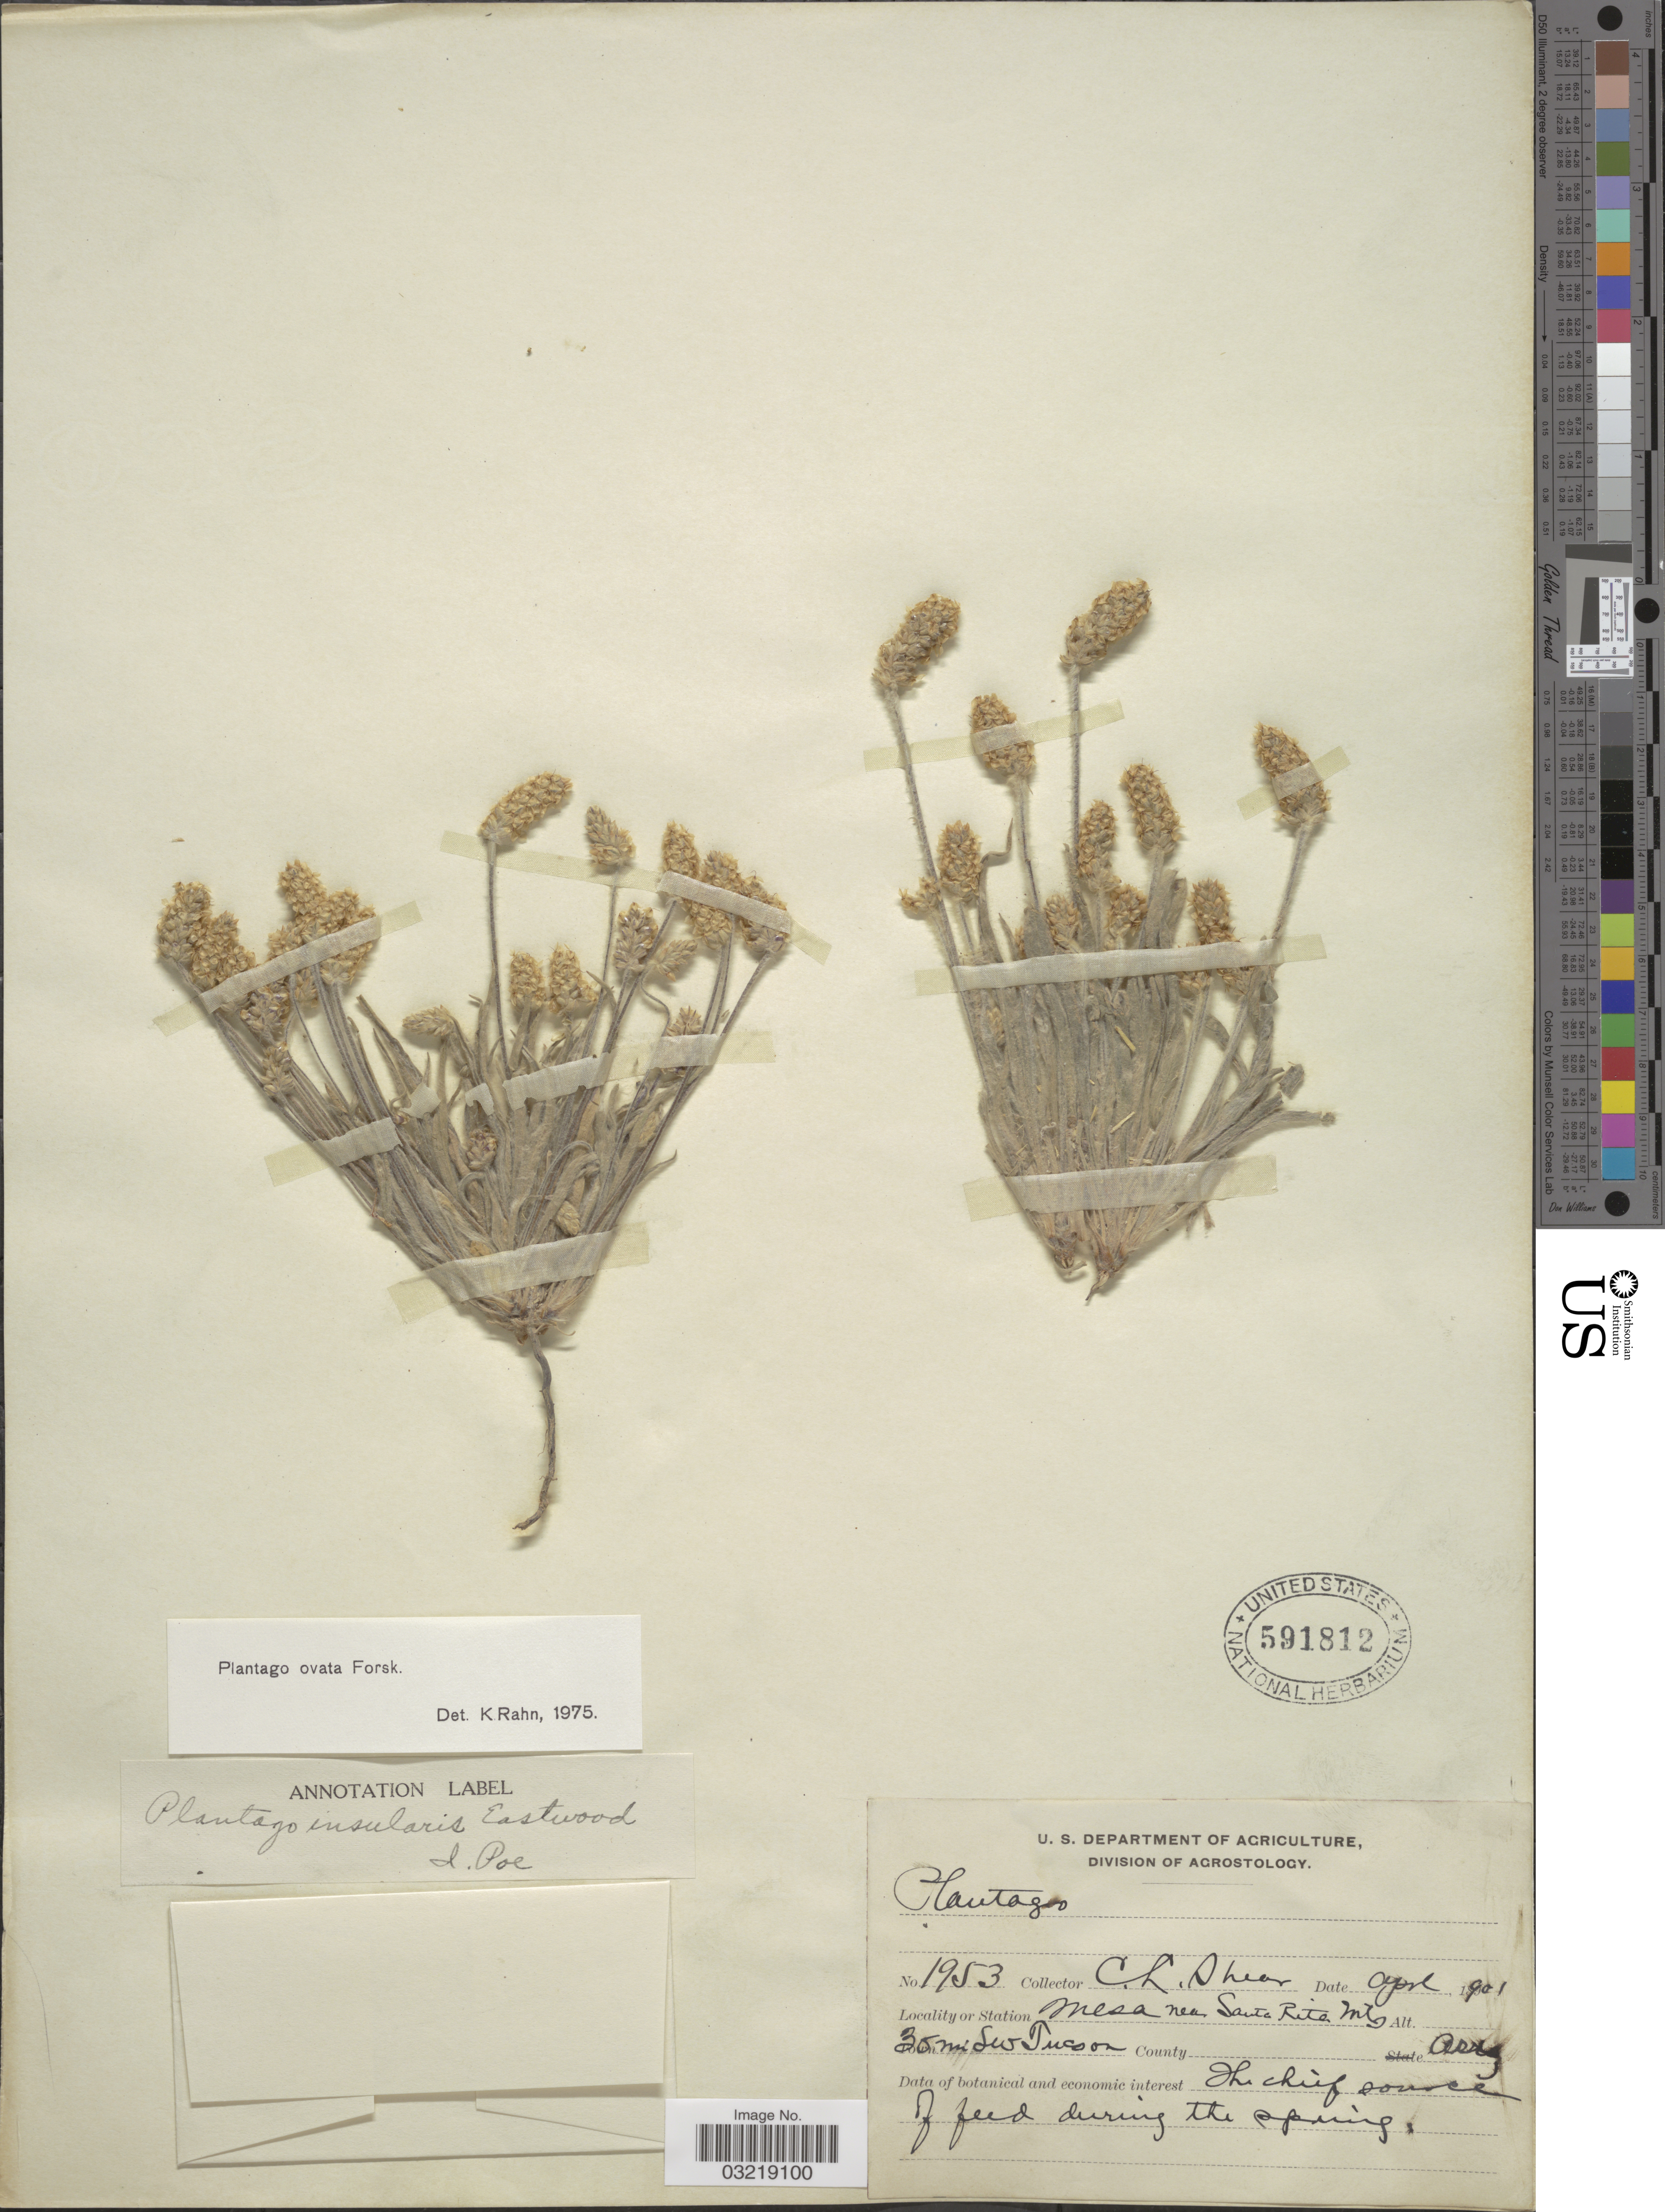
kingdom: Plantae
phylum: Tracheophyta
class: Magnoliopsida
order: Lamiales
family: Plantaginaceae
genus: Plantago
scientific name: Plantago ovata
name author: Forssk.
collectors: C. L. Shear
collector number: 1953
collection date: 1901-04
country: United States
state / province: Arizona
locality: Station Mesa near Santa Rita Mts. 35 mi SW Tucson.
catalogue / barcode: US 591812